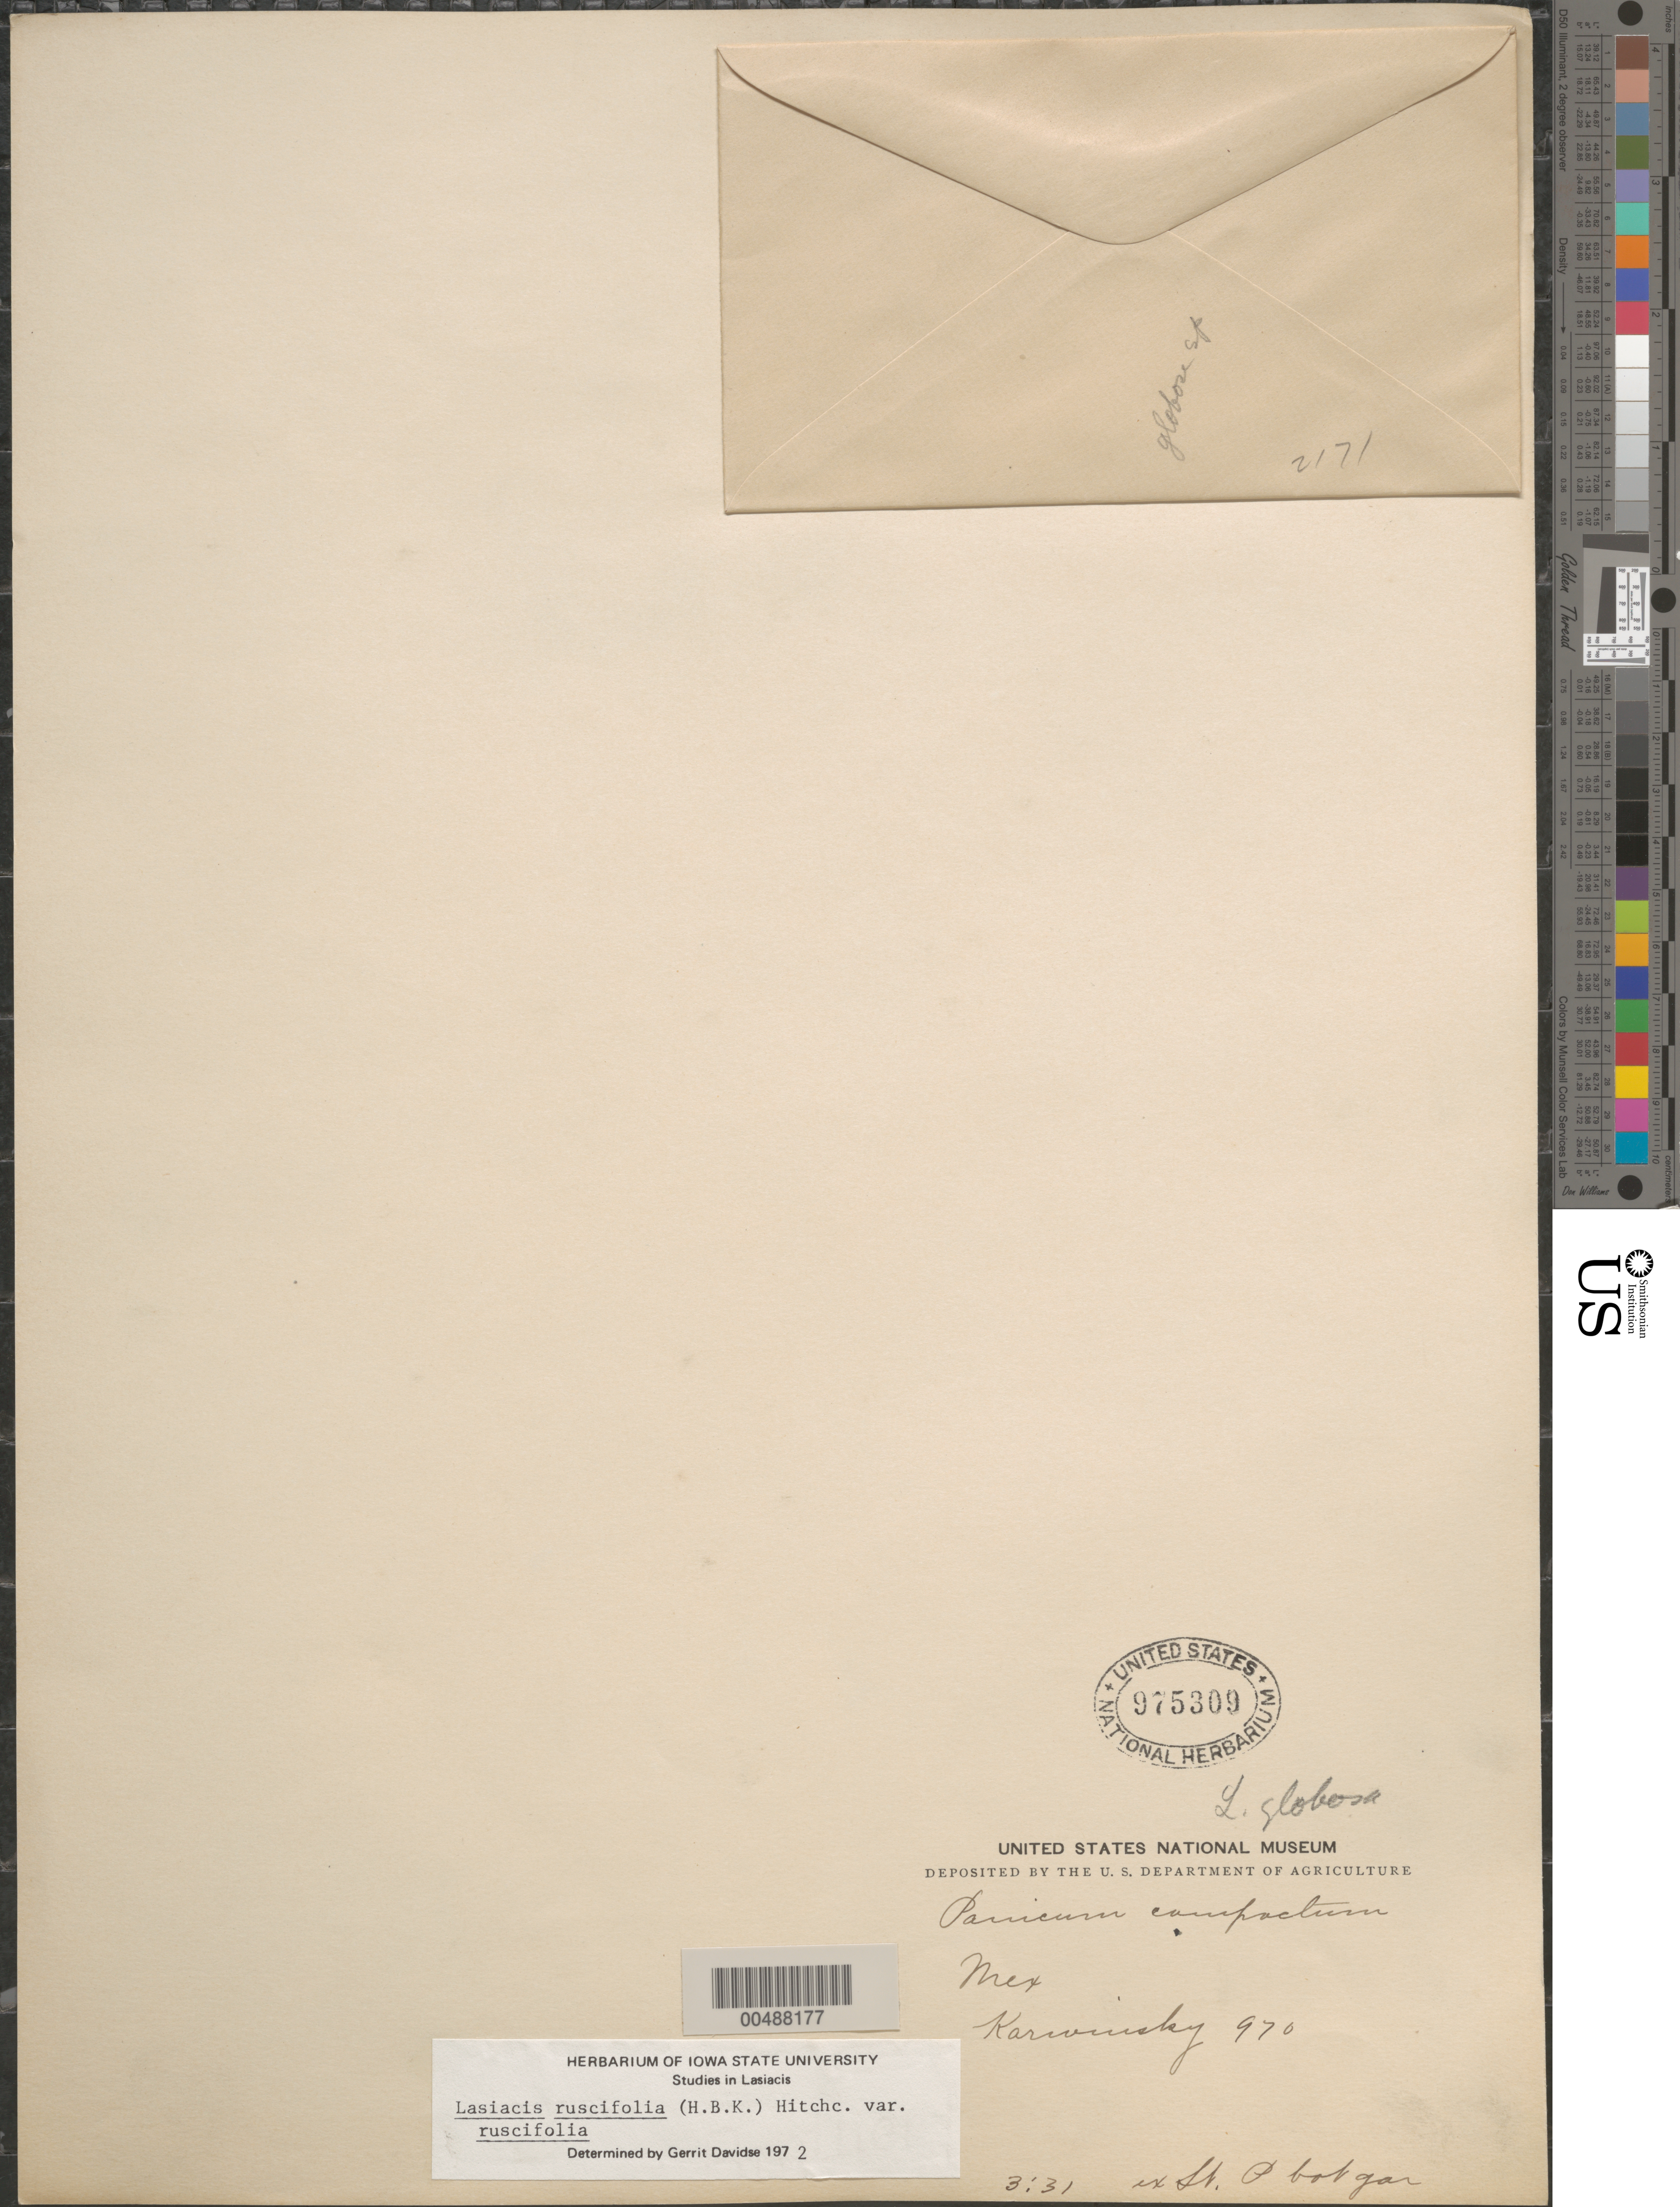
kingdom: Plantae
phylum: Tracheophyta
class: Liliopsida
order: Poales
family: Poaceae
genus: Lasiacis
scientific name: Lasiacis ruscifolia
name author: (Kunth) Hitchc.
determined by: Davidse, Gerrit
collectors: W. F. Karwinski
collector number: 970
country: Mexico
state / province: Durango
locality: San Ramon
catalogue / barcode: US 975309